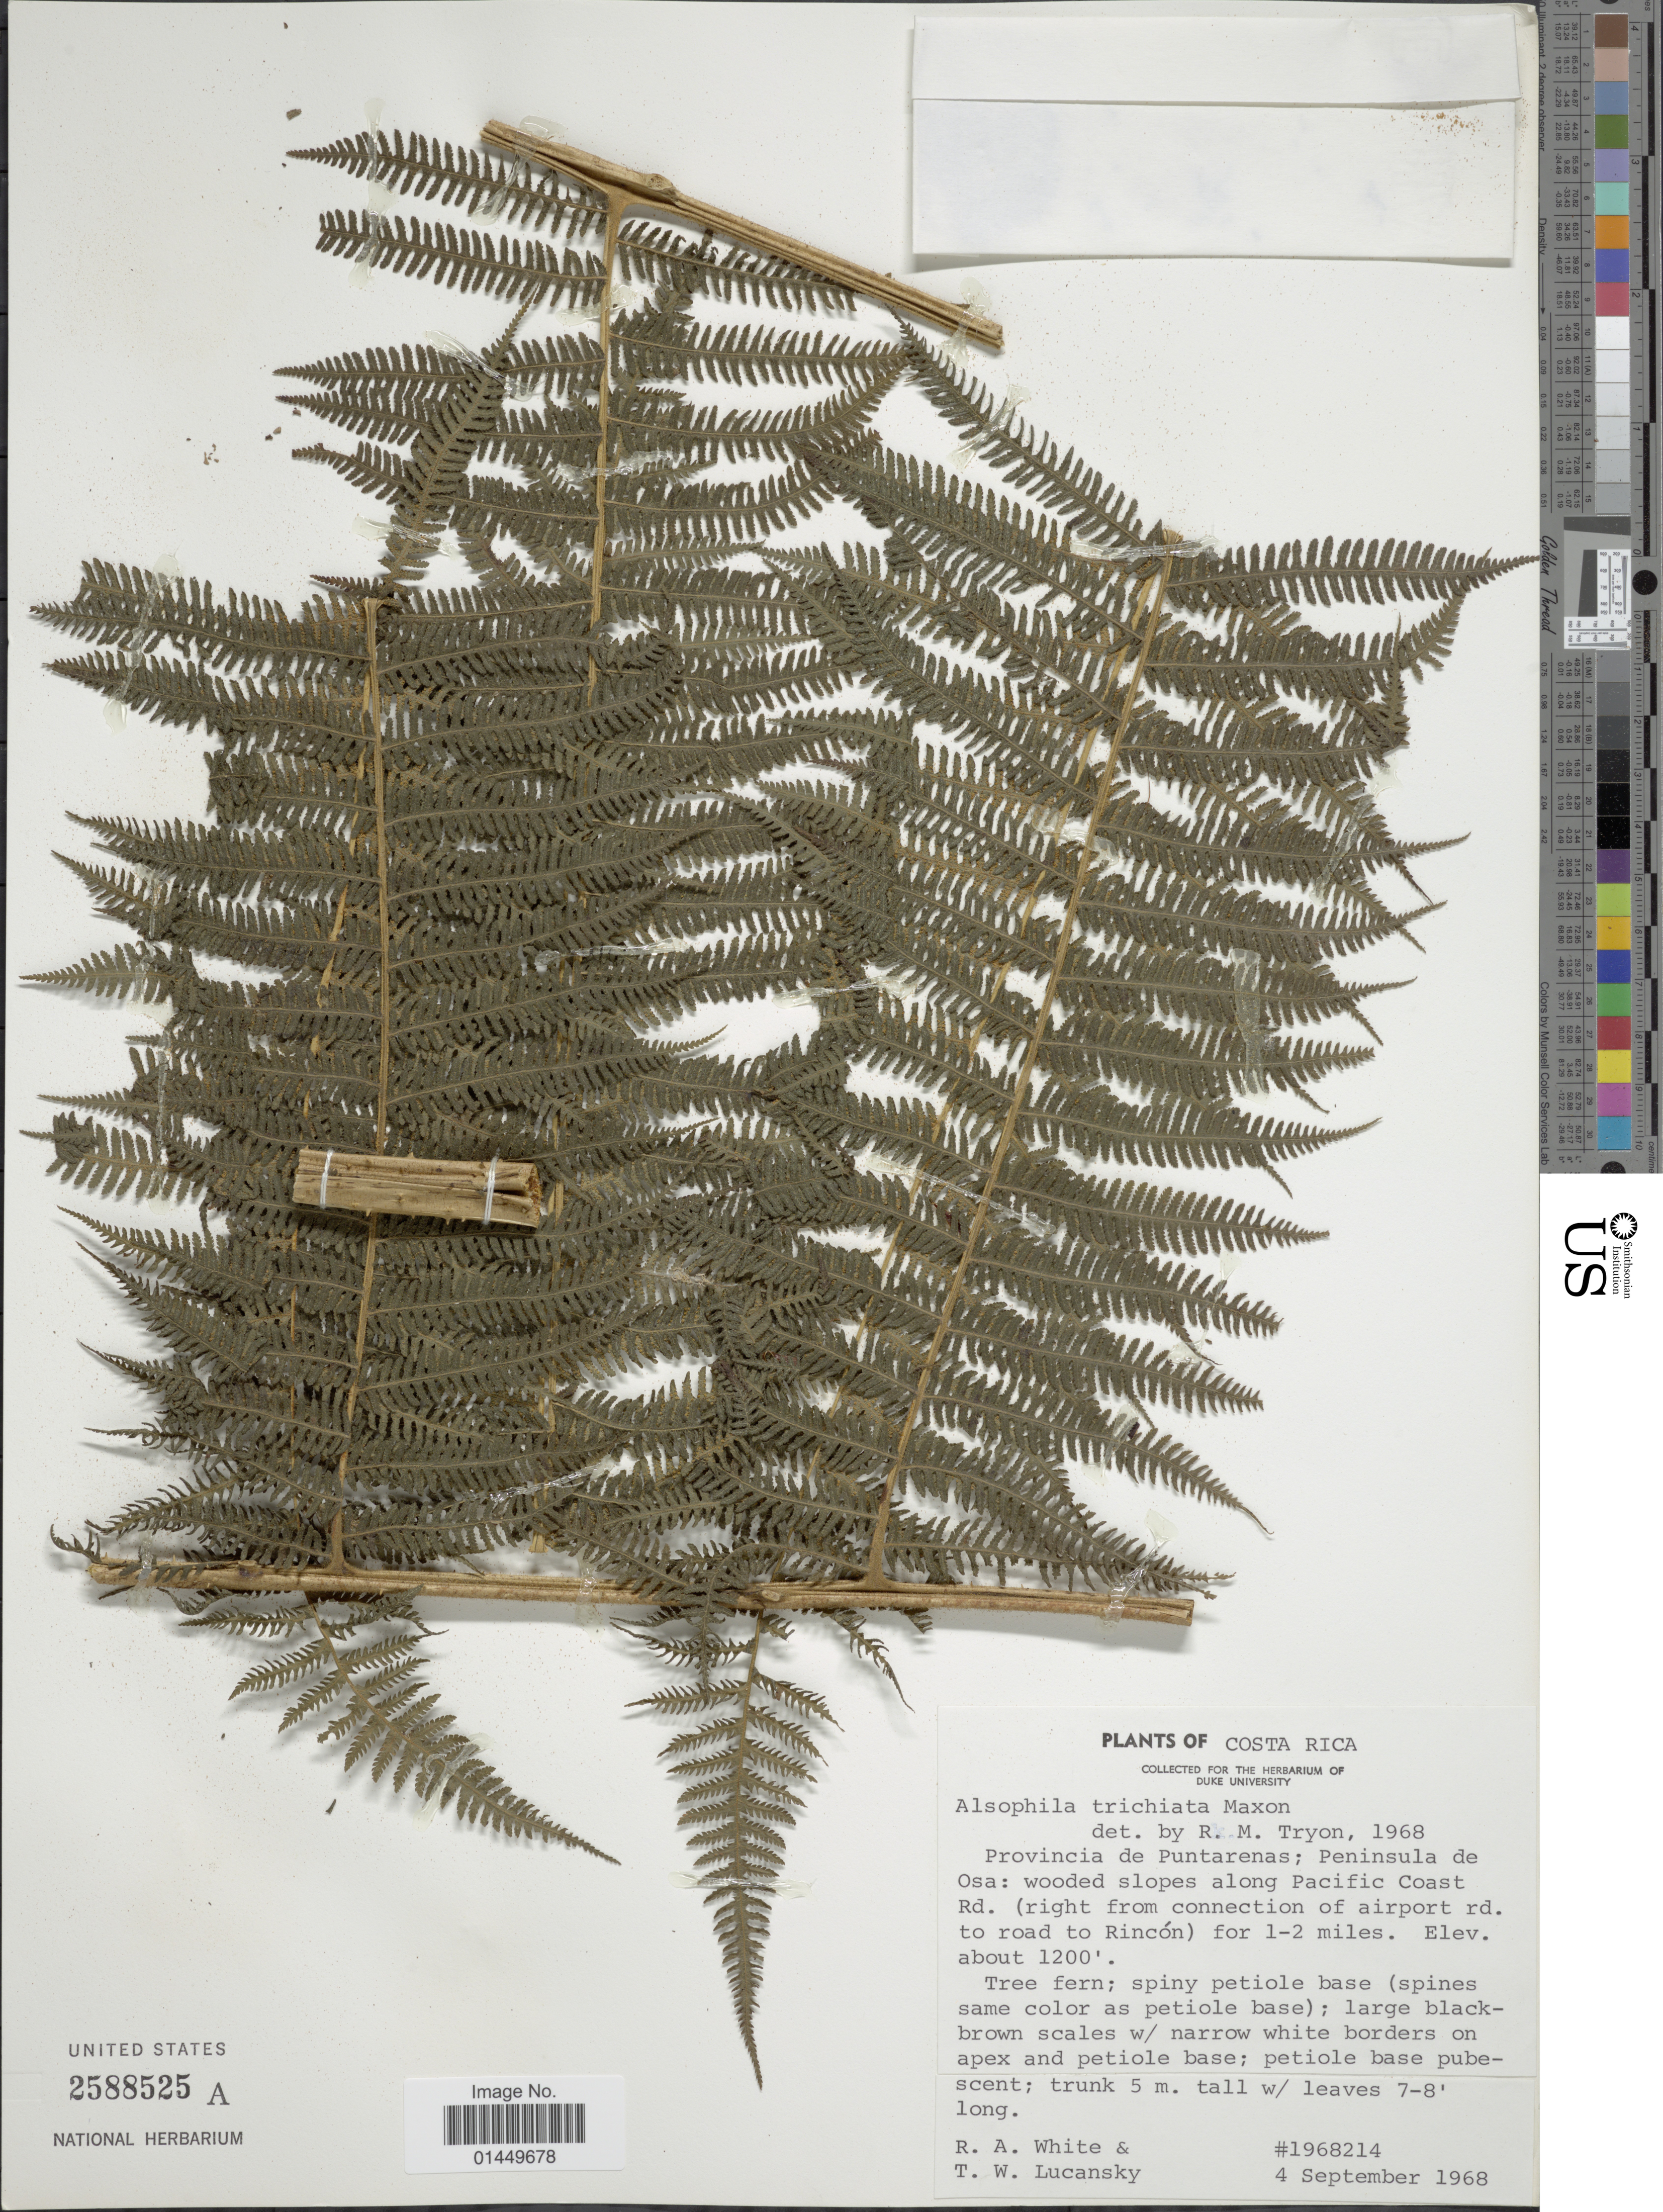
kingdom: Plantae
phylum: Tracheophyta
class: Polypodiopsida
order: Cyatheales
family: Cyatheaceae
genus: Cyathea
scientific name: Cyathea trichiata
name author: (Maxon) Domin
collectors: R. A. White & T. Lucansky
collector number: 1968214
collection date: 1968-09-04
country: Costa Rica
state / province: Puntarenas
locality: Provincia de Puntarenas: Peninsula de Osa, wooded slopes along Pacific Coast Rd. (right from connection of airport rd. to road to Rincon) for 1-2 miles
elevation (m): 366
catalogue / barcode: US 2588525A